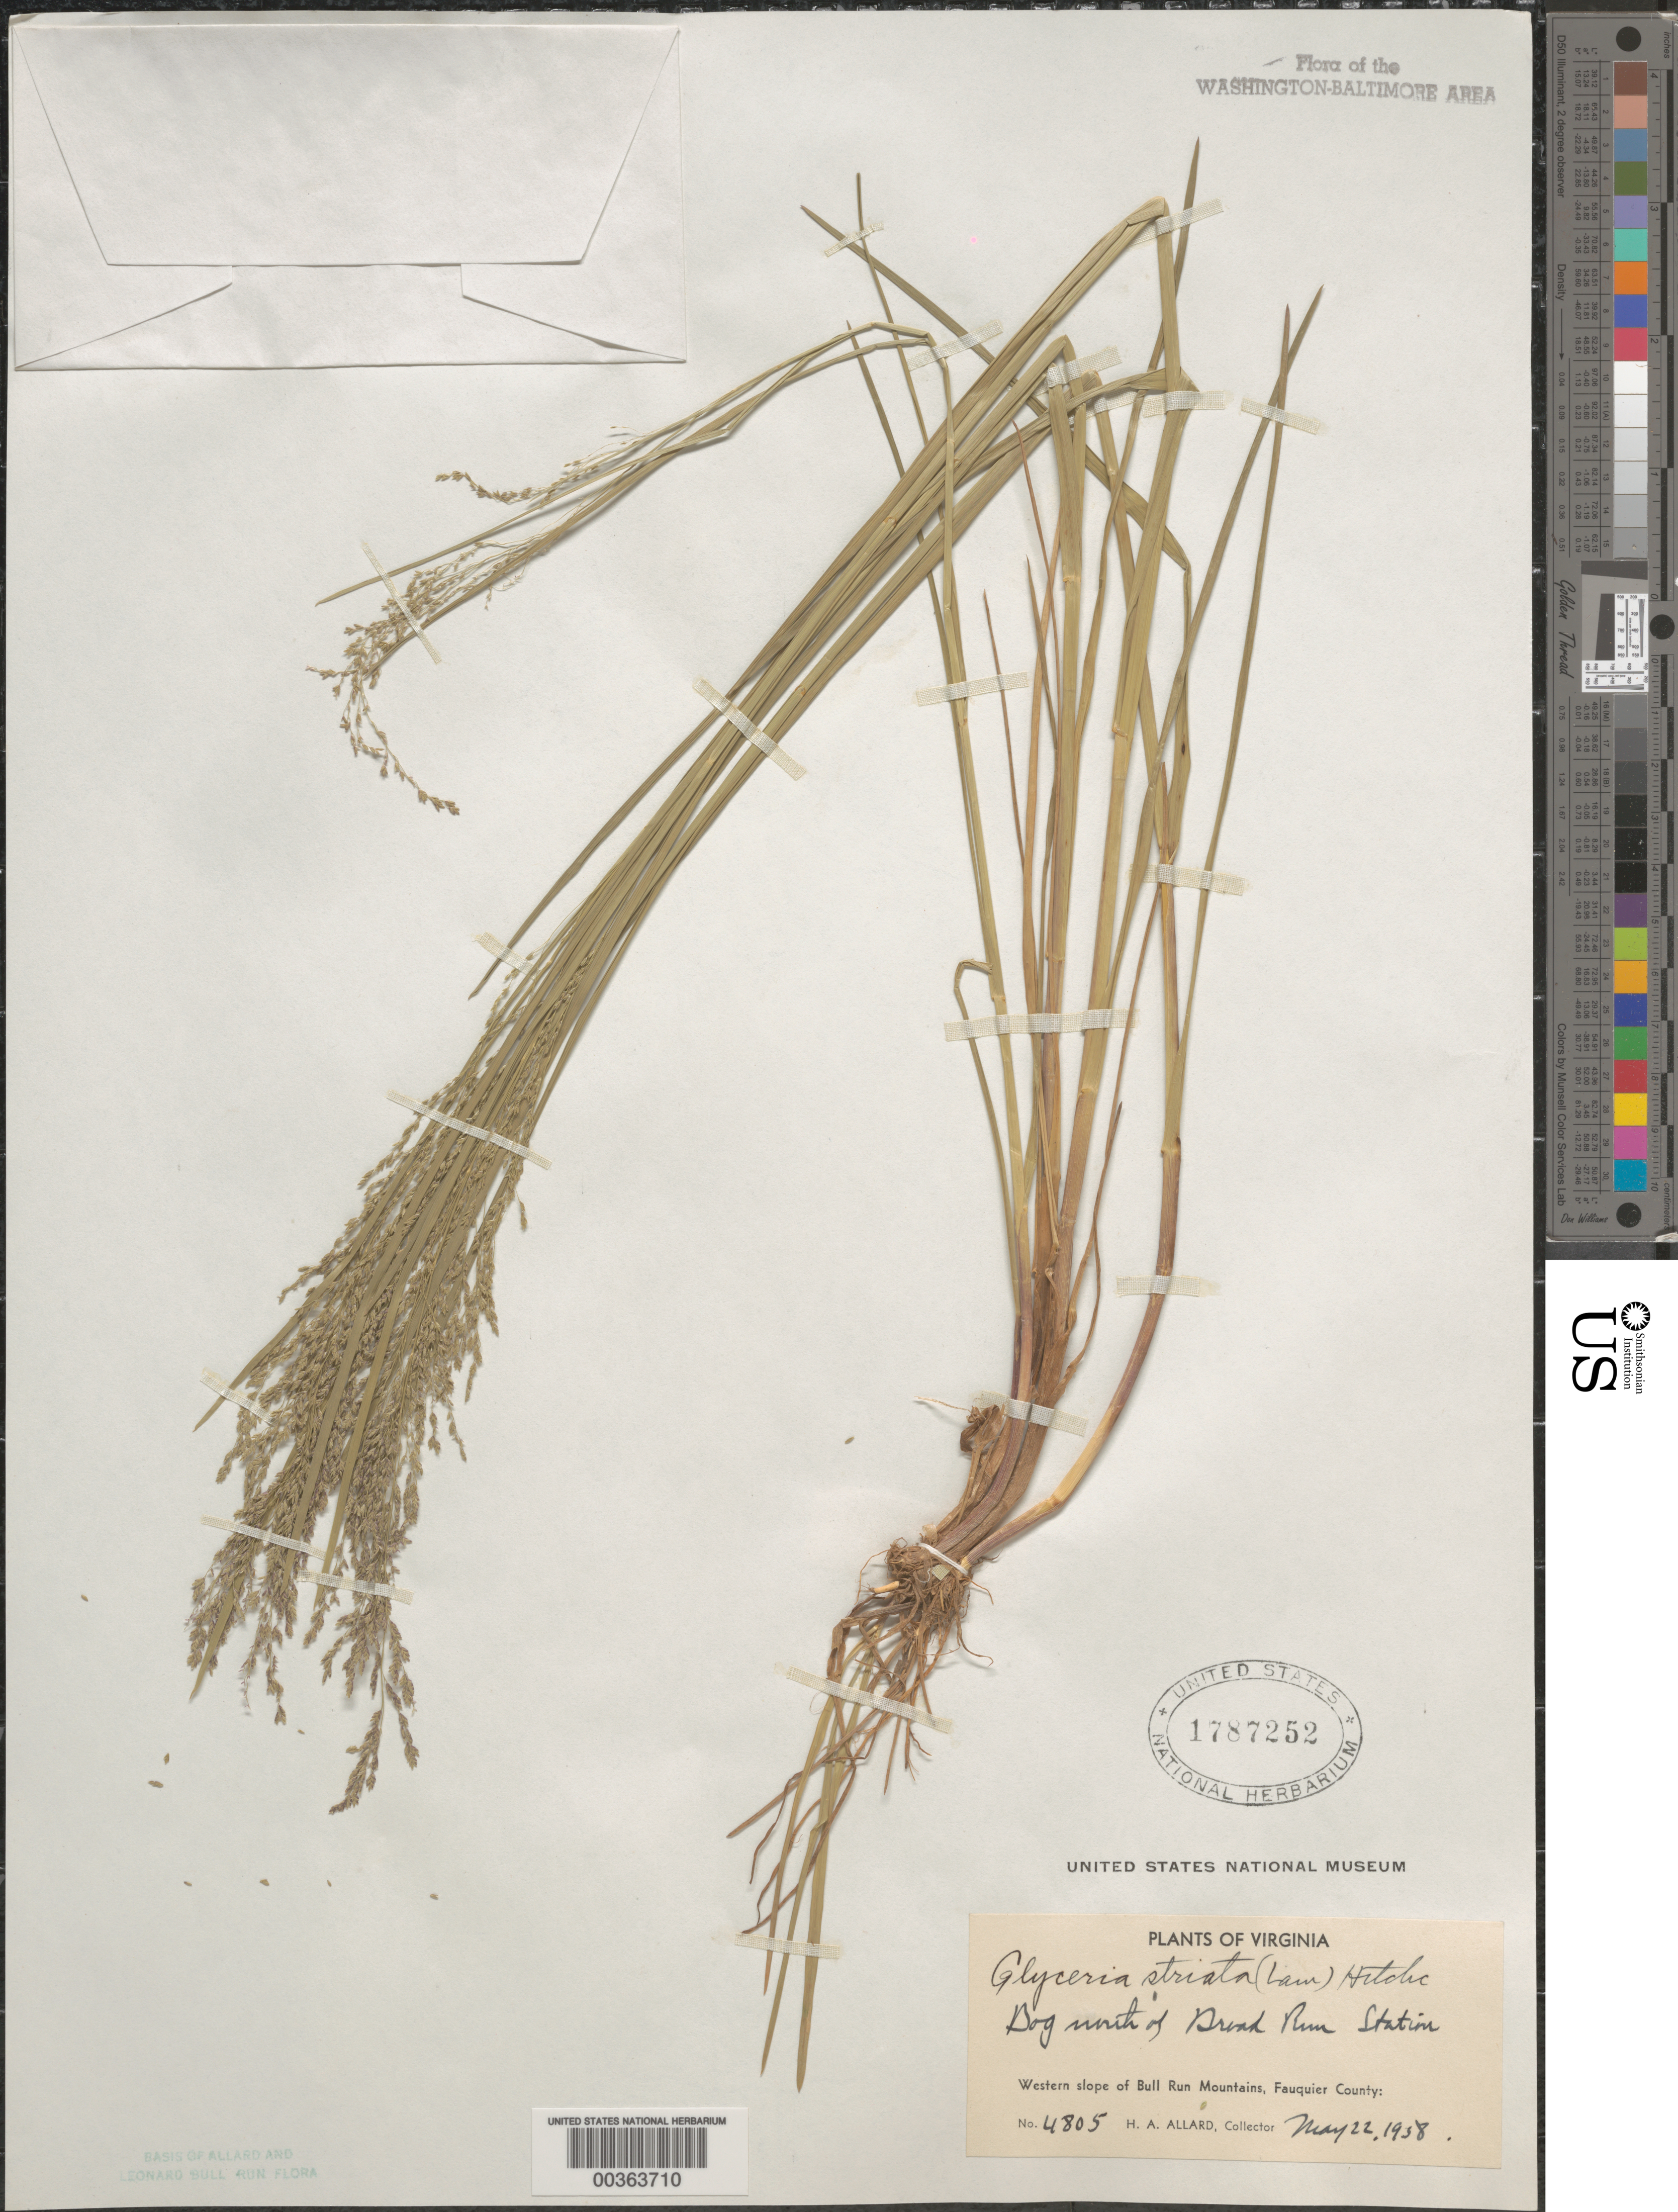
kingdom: Plantae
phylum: Tracheophyta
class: Liliopsida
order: Poales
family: Poaceae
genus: Glyceria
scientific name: Glyceria striata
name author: (Lam.) Hitchc.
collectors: H. A. Allard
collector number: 4805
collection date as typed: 22 May 1938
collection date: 1938-05-22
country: United States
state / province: Virginia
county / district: Fauquier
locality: North of Broad Run Station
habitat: Bog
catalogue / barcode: US 1787252